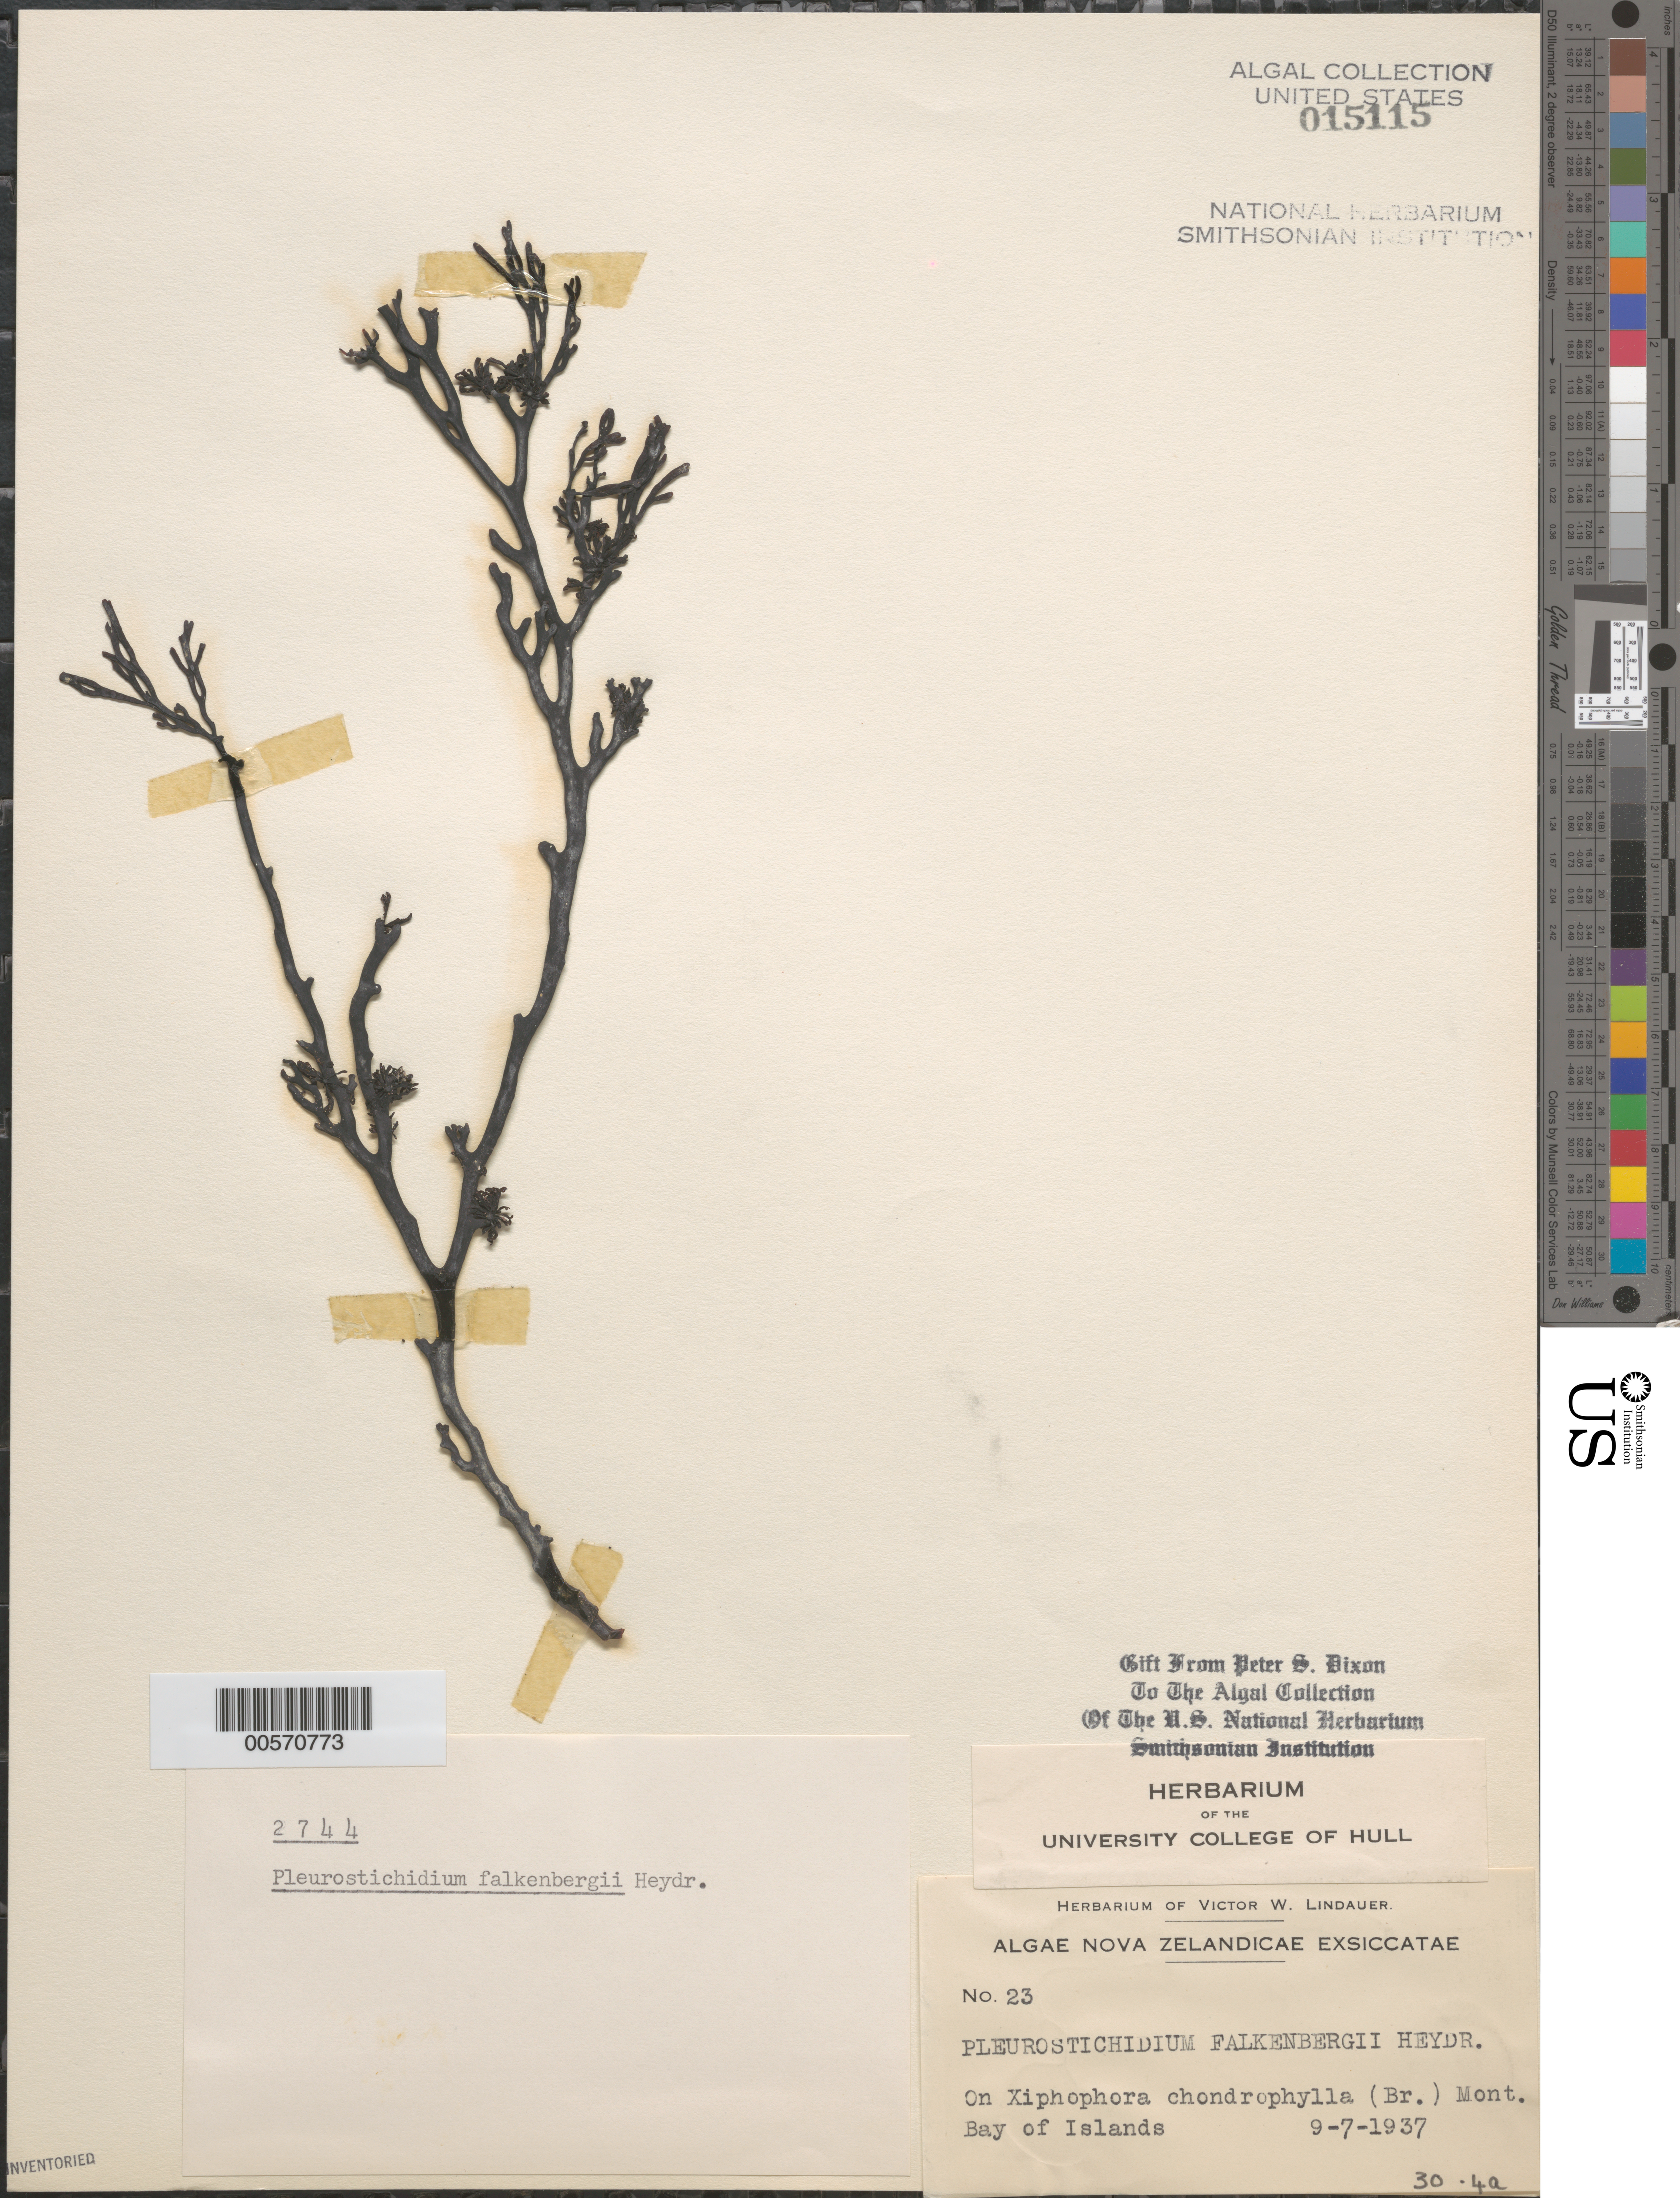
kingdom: Plantae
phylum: Rhodophyta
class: Florideophyceae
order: Ceramiales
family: Rhodomelaceae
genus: Pleurostichidium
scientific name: Pleurostichidium falkenbergii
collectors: V. Lindauer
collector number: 23 & PSD 2744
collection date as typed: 09 Jul 1937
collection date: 1937-07-09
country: New Zealand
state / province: Northland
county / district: Far North District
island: North Island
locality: Bay of Islands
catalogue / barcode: US 15115